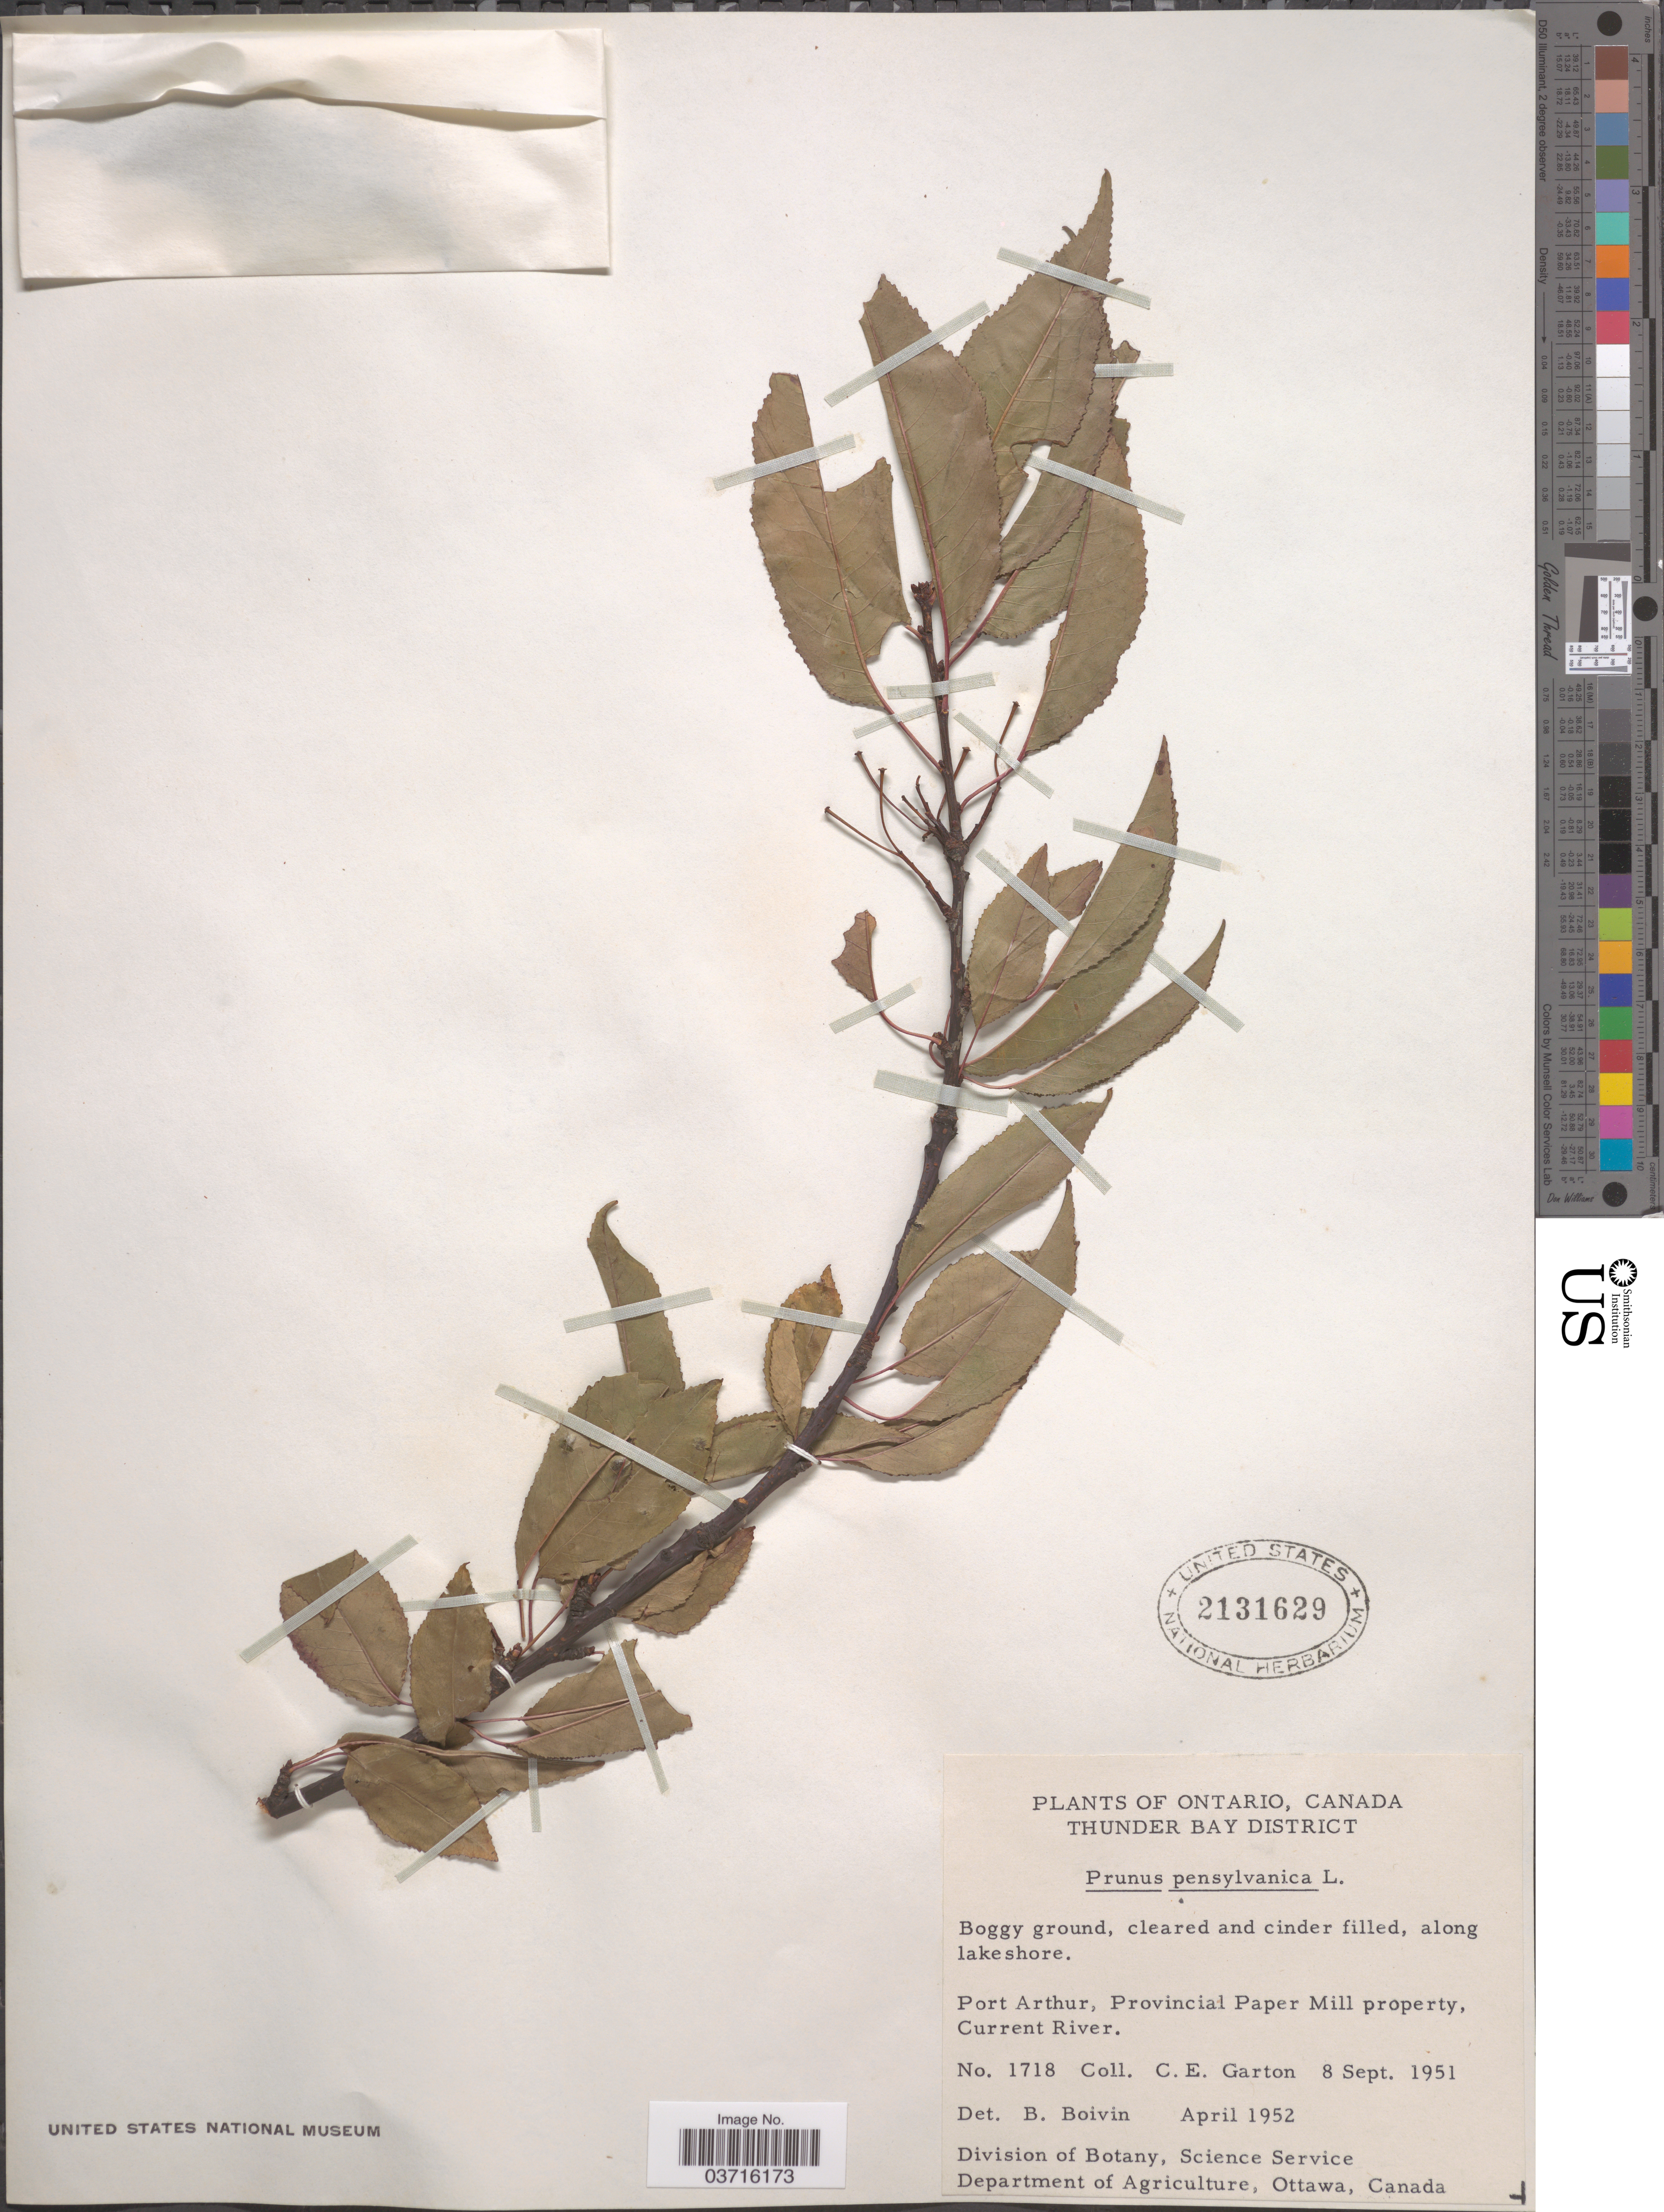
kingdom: Plantae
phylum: Tracheophyta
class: Magnoliopsida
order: Rosales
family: Rosaceae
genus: Prunus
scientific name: Prunus pensylvanica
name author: L. f.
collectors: C. E. Garton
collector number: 1718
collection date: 1951-09-08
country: Canada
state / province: Ontario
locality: Thunder Bay District. Port Arthur, Provincial Paper Mill property, Current River.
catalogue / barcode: US 2131629